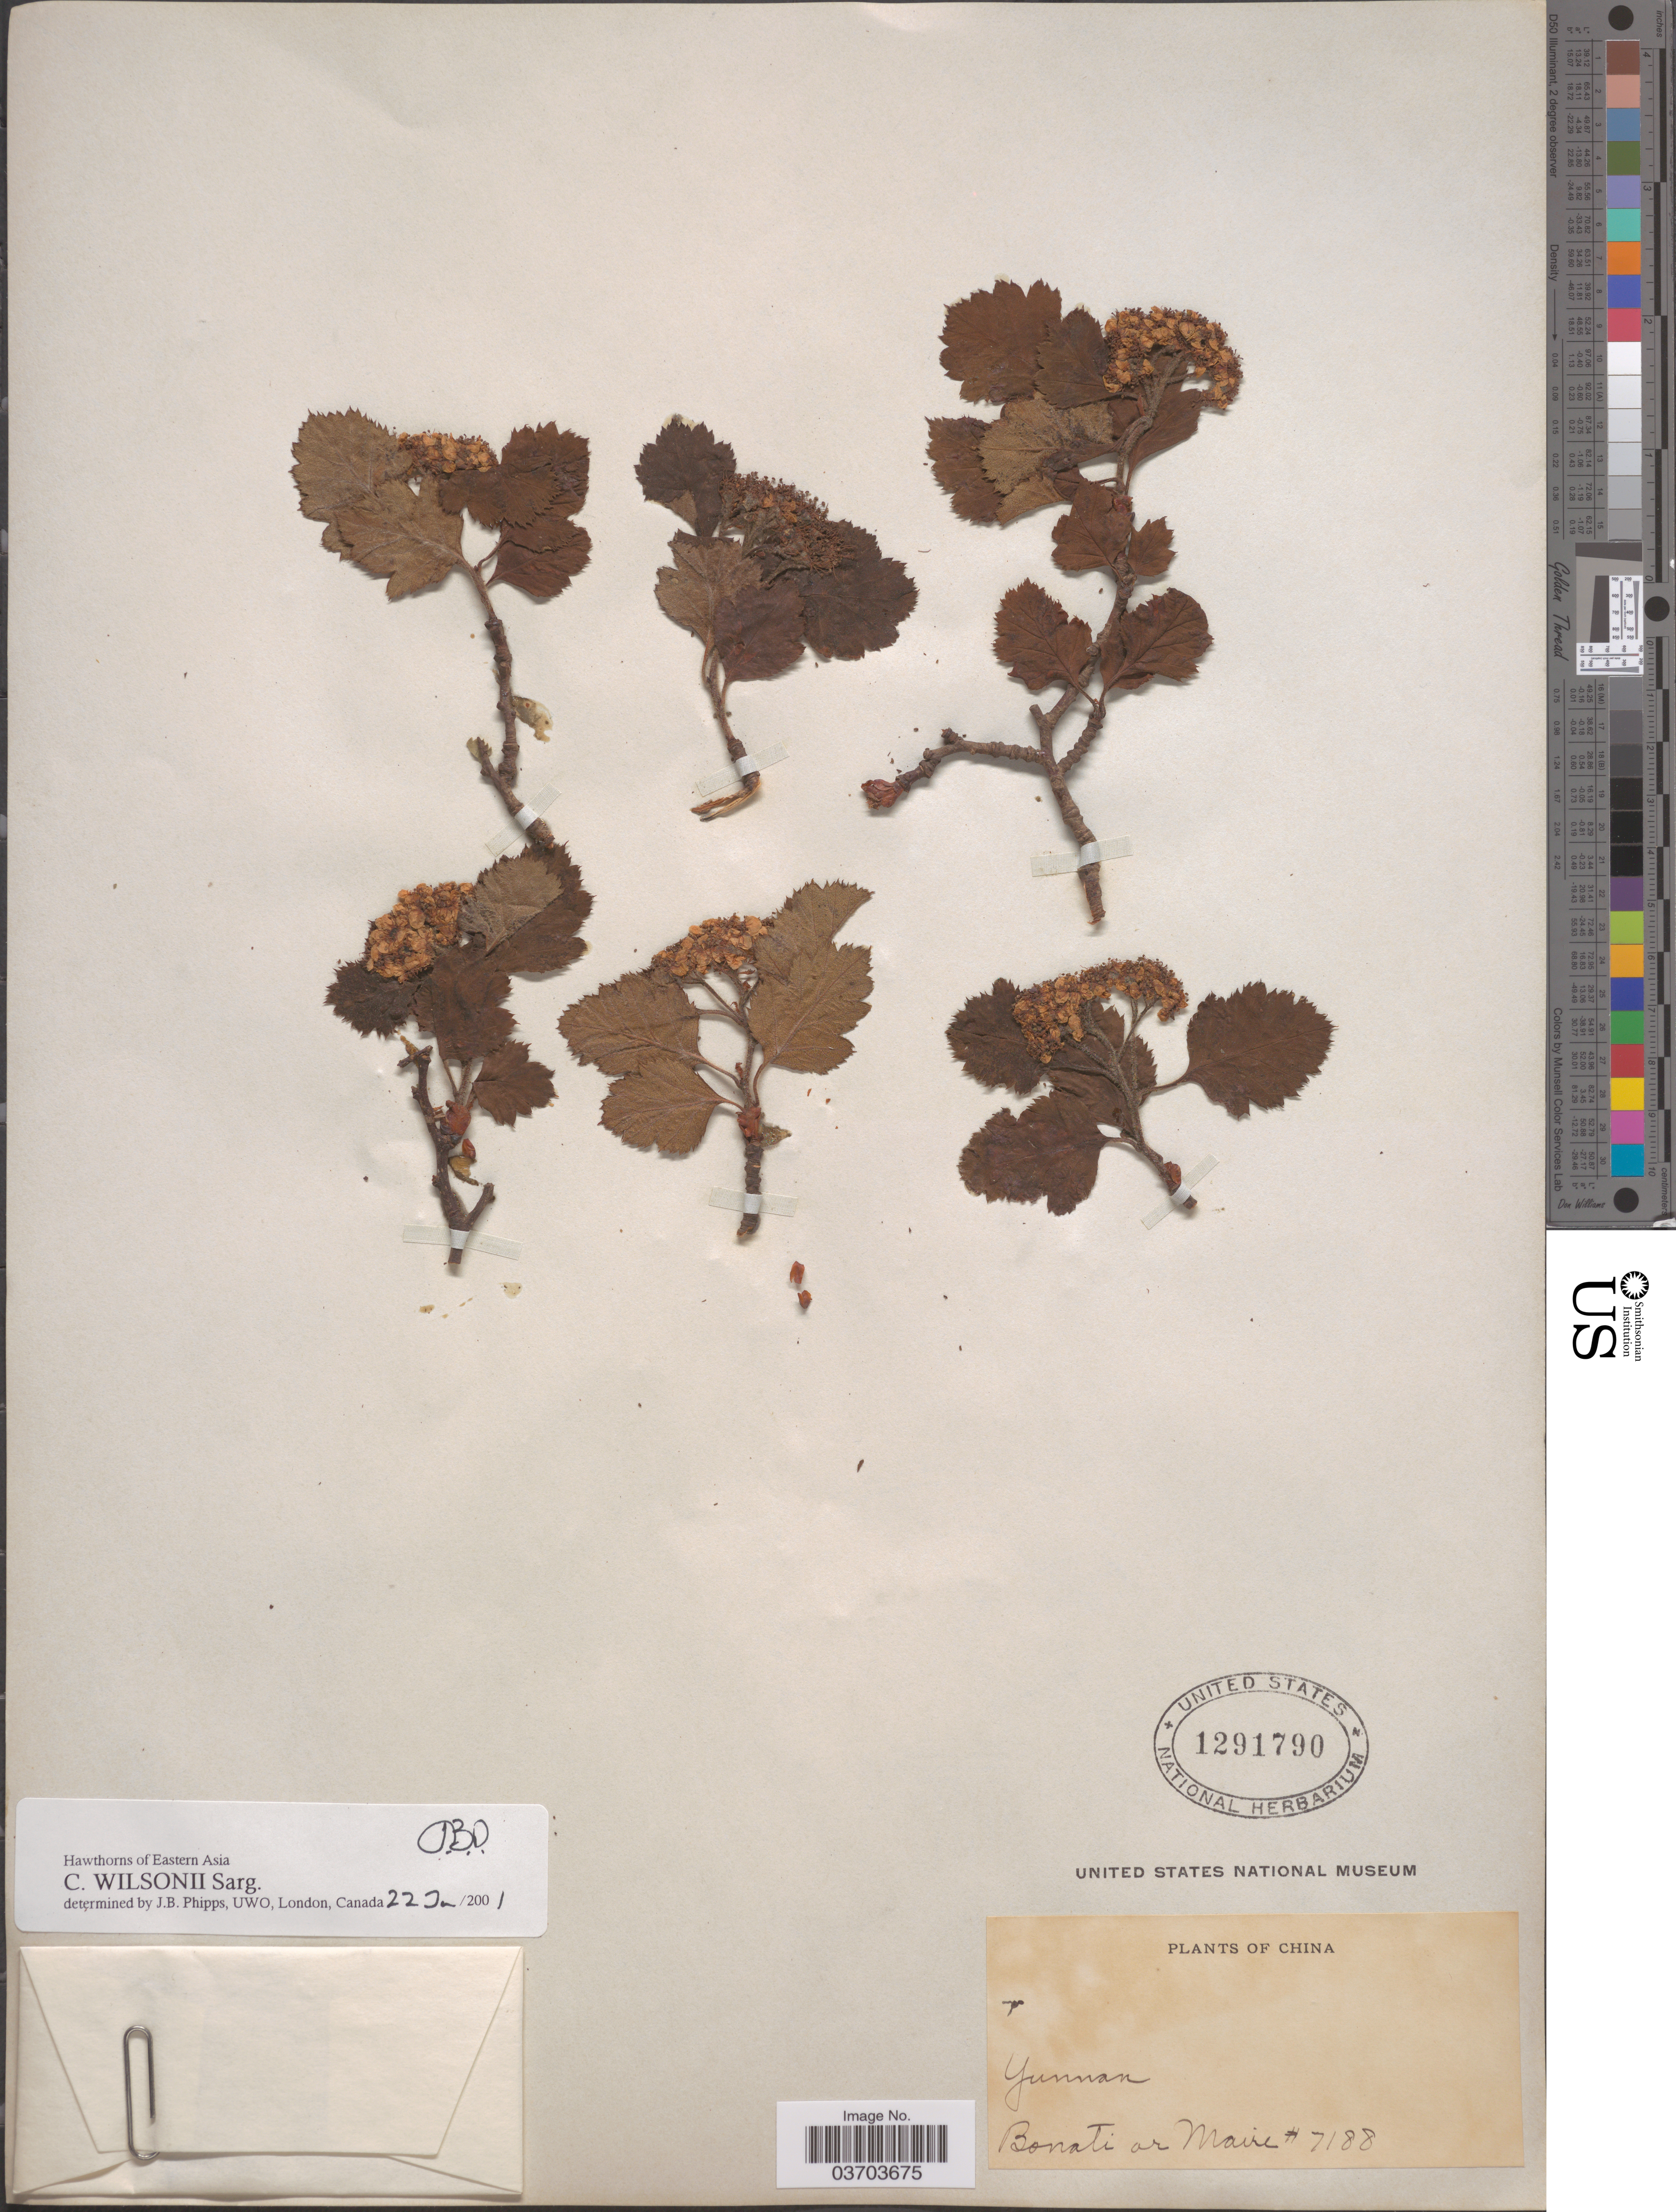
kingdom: Plantae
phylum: Tracheophyta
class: Magnoliopsida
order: Rosales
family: Rosaceae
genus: Crataegus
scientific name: Crataegus wilsonii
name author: Sarg.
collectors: -. Bonati & Maire, --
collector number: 7188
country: China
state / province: Yunnan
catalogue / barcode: US 1291790